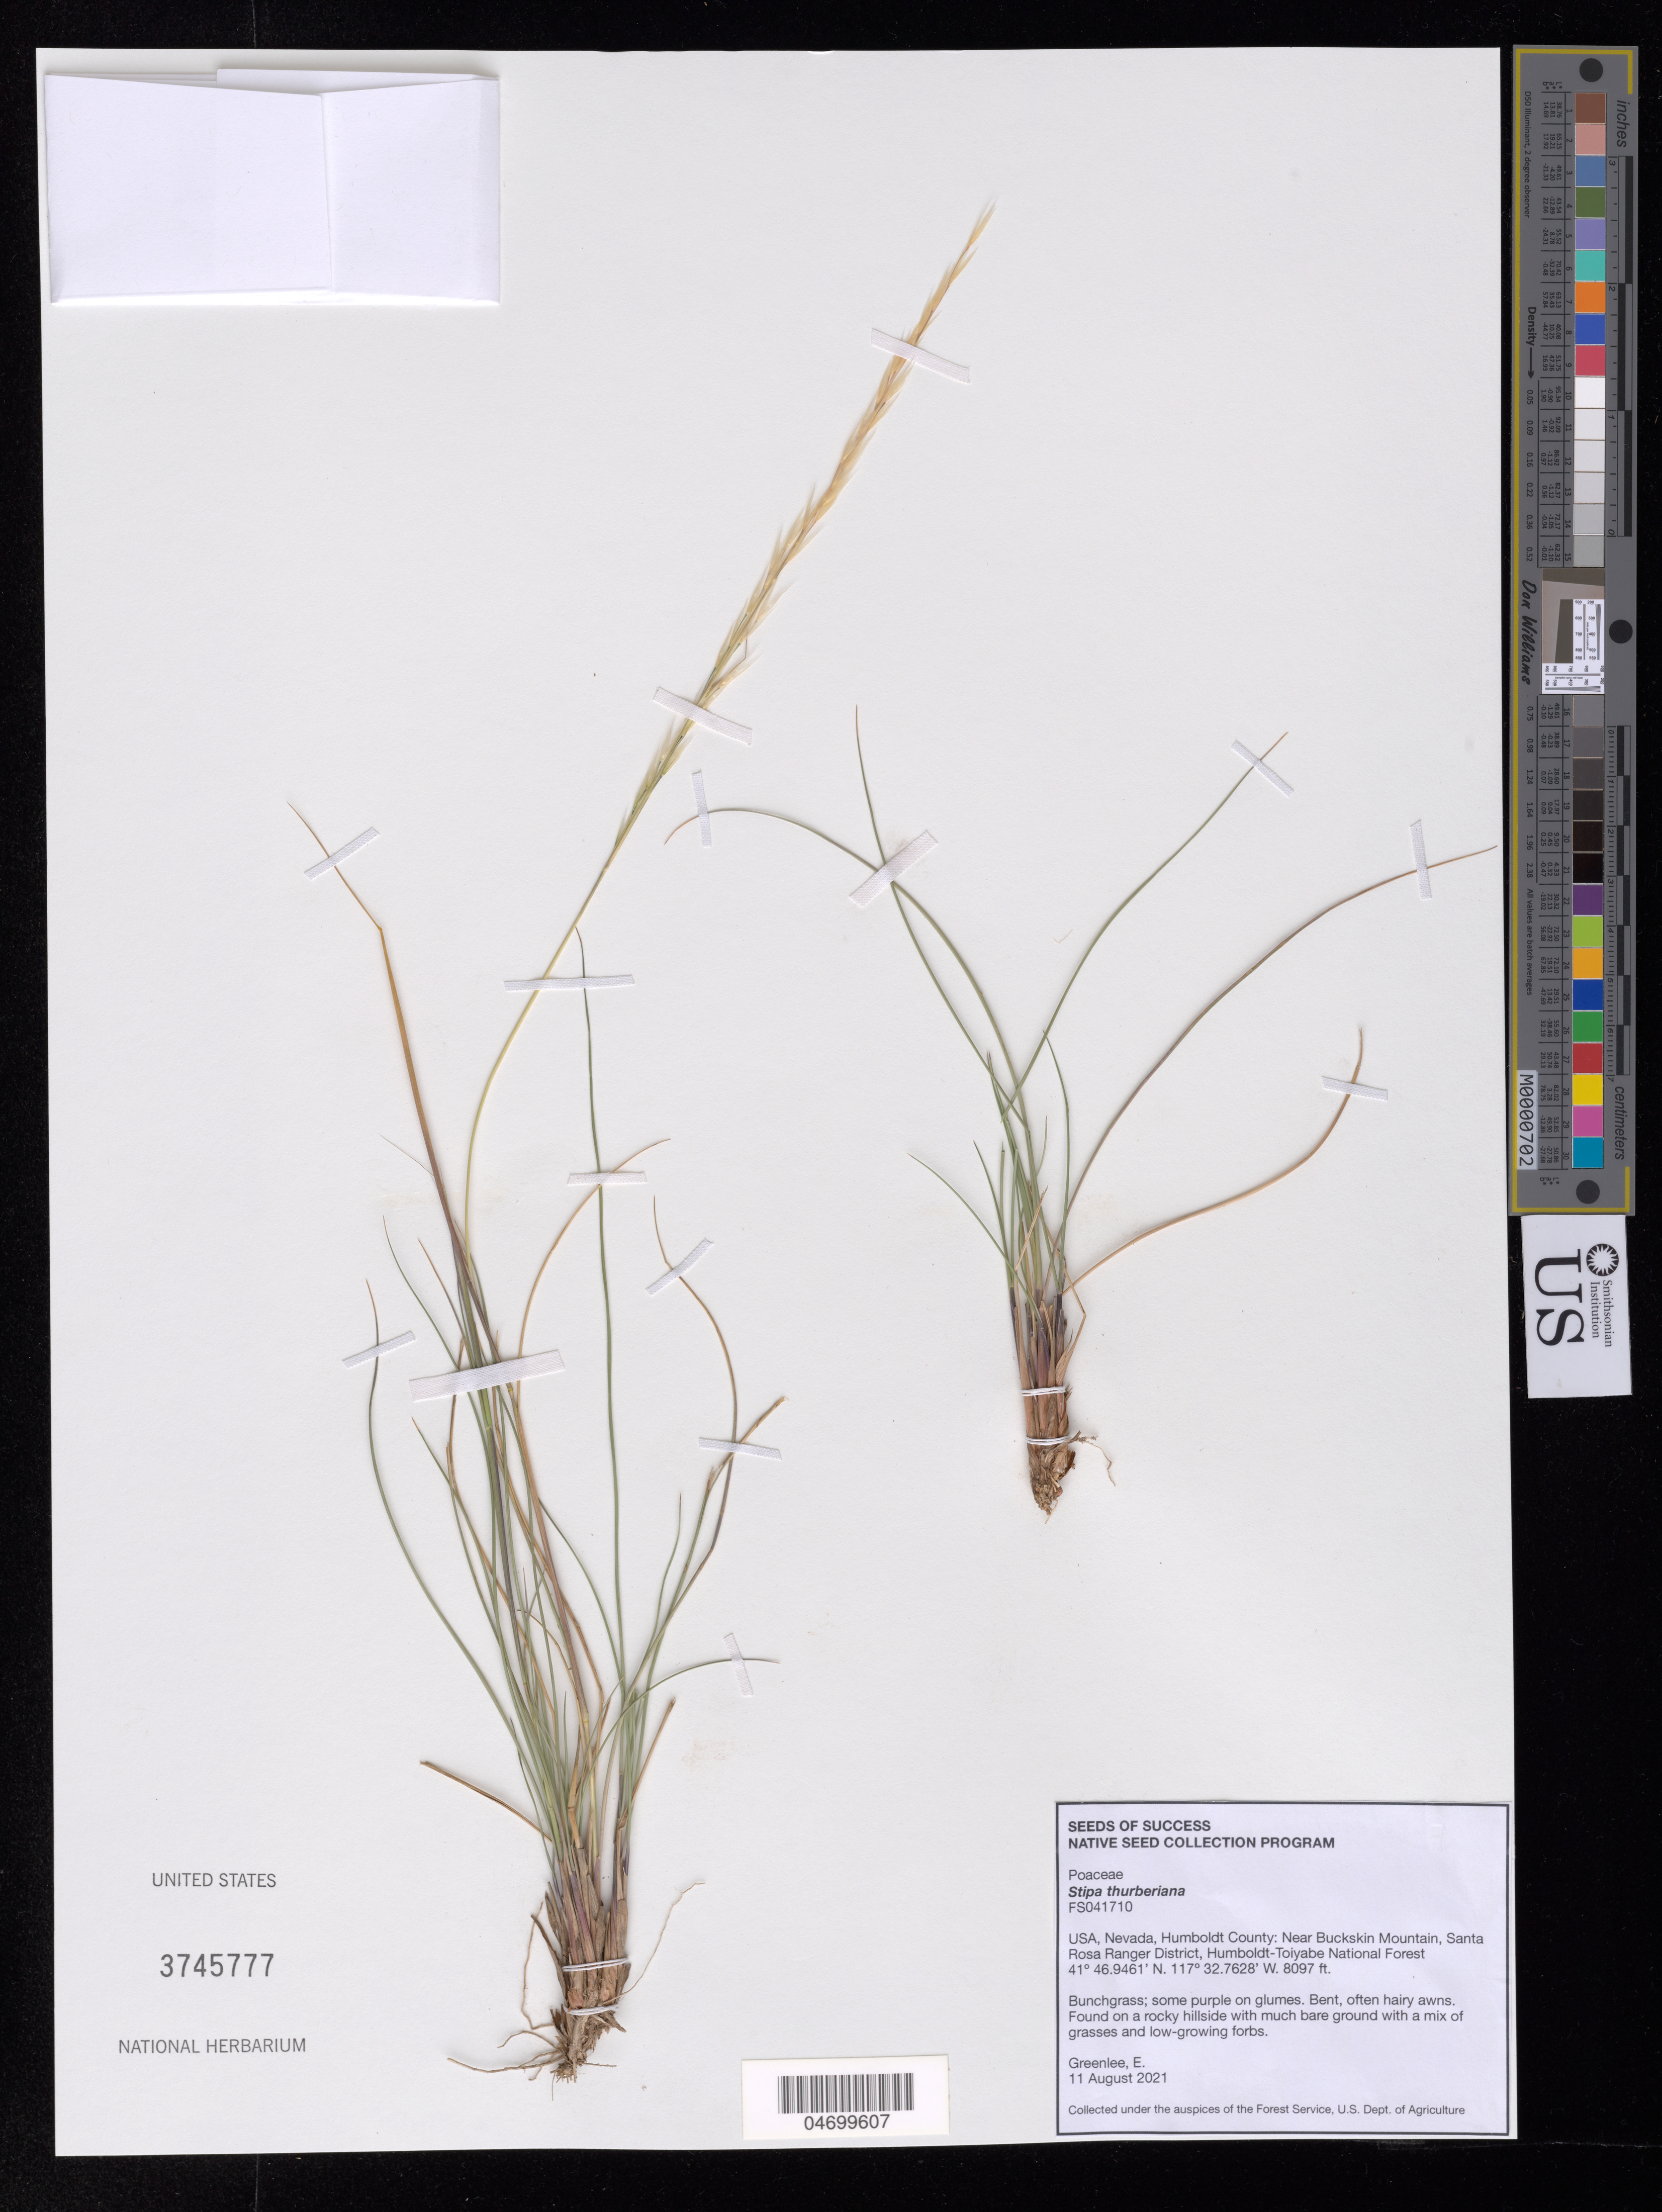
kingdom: Plantae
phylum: Tracheophyta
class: Liliopsida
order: Poales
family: Poaceae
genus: Stipa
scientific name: Stipa thurberiana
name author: Piper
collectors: E. Greenlee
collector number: FS041710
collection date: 2021-08-11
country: United States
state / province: Nevada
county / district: Humboldt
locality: Near Buttermilk Meadows, Santa Rosa Ranger District. Humboldt-Toiyabe National Forest.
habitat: Rocky hillside with much bare ground with a mix of grasses and low-growing forbs.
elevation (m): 2468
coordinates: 41 46.9461 N, 117 32.7628 W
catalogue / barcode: US 3745777